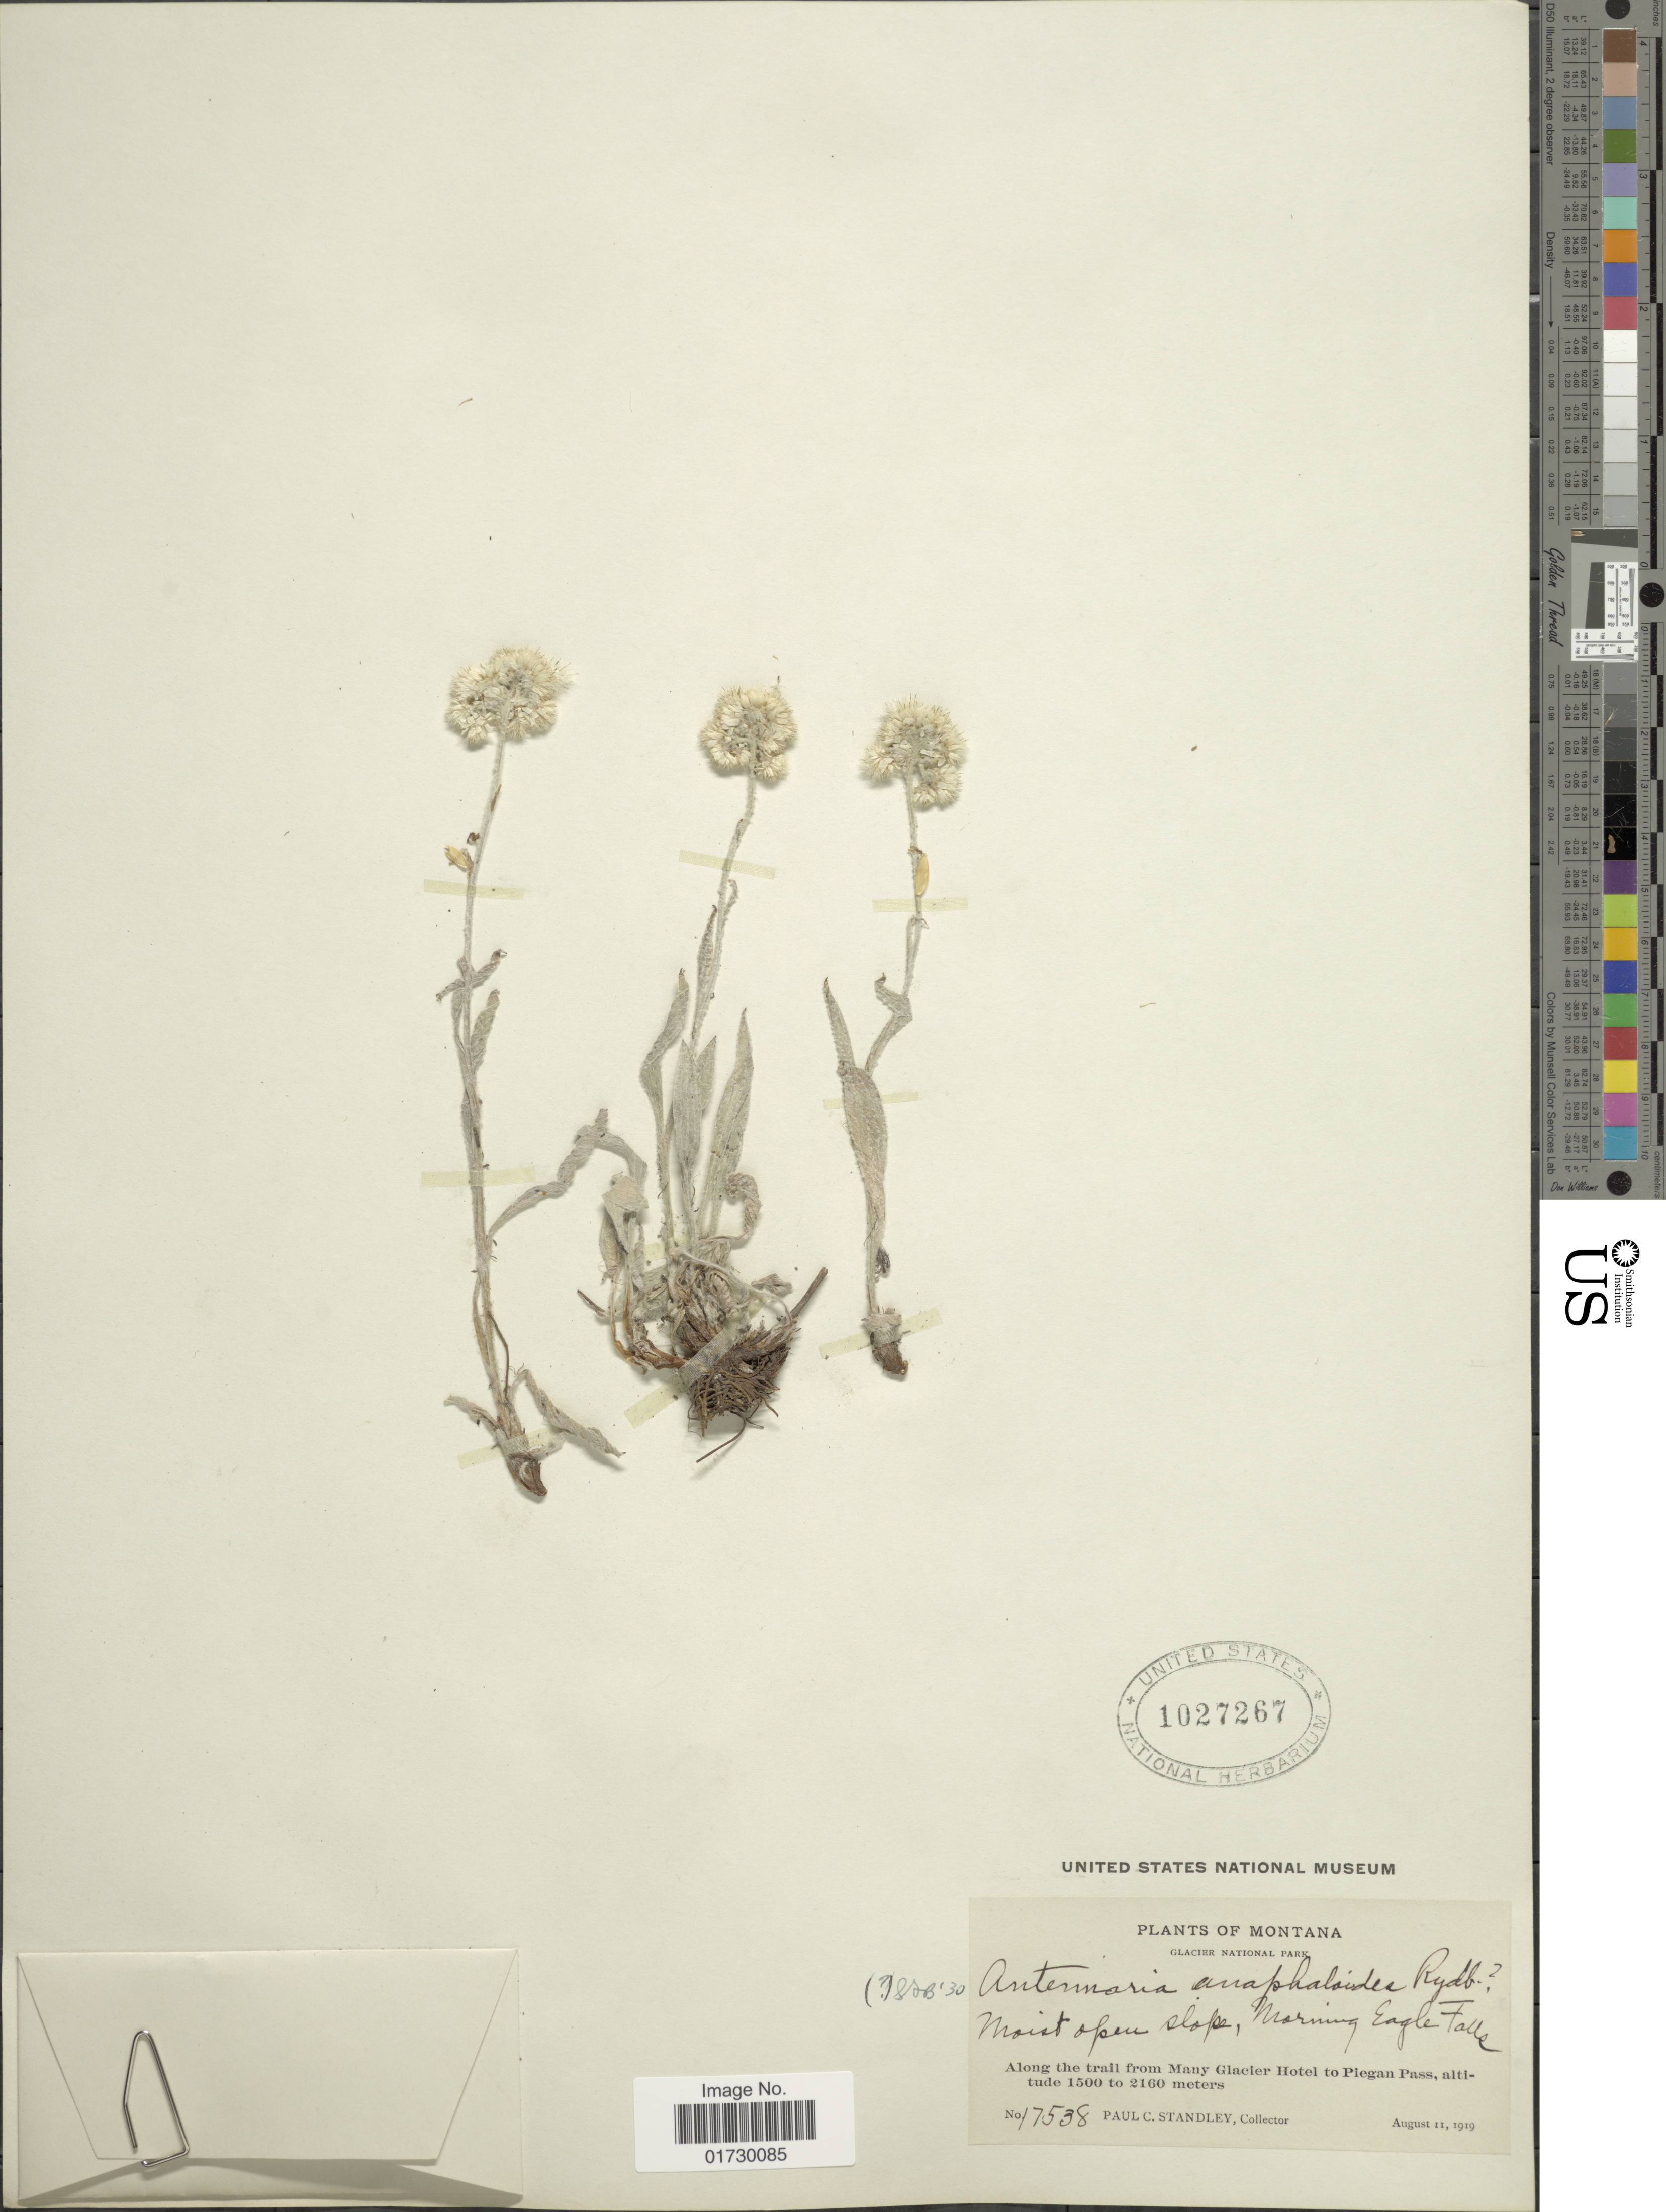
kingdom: Plantae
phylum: Tracheophyta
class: Magnoliopsida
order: Asterales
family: Asteraceae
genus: Antennaria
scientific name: Antennaria anaphaloides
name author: Rydb.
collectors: P. C. Standley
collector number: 17538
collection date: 1919-08-11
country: United States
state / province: Montana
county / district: Glacier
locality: Glacier National Park, along the trail from Many Glacier Hotel Piegan Pass, Morning Eagle Falls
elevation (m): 1500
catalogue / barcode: US 1027267